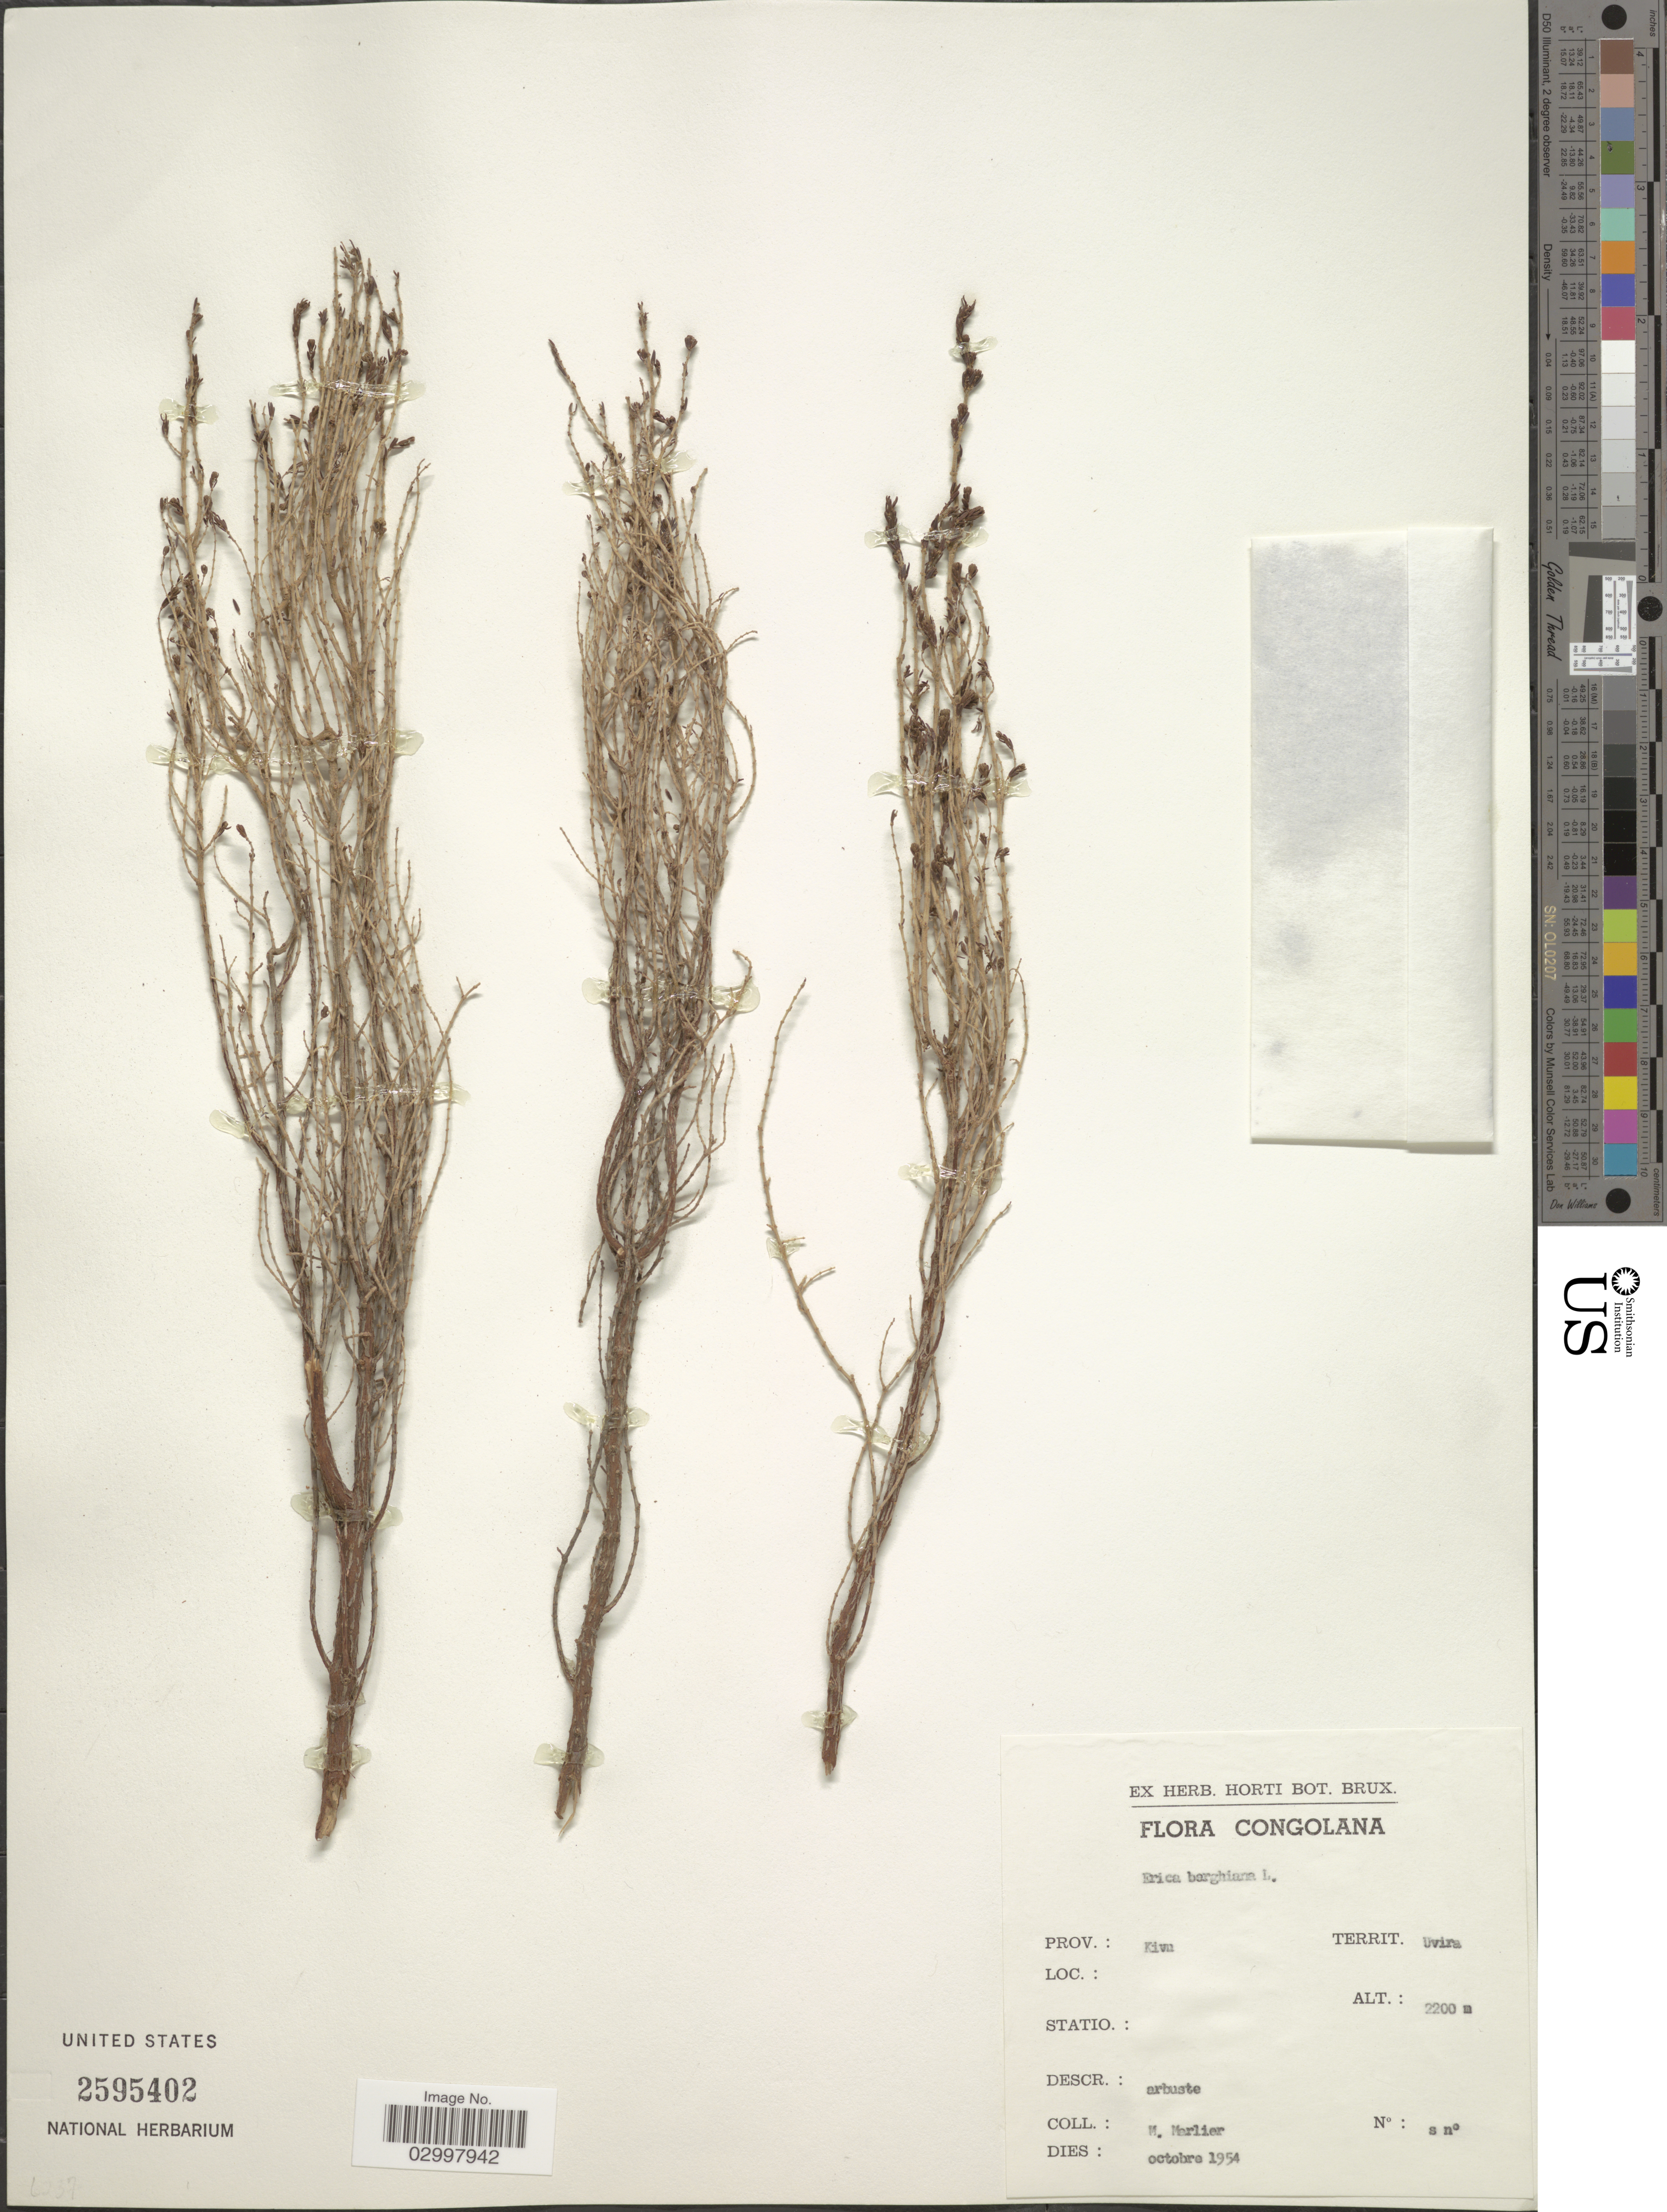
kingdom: Plantae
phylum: Tracheophyta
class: Magnoliopsida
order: Ericales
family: Ericaceae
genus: Erica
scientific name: Erica bergiana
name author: L.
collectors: M. Marlier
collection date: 1954-10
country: Congo, Democratic Republic of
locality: Congolana. Prov.: Kivu, Territ. Uvira.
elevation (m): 2200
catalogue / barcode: US 2595402